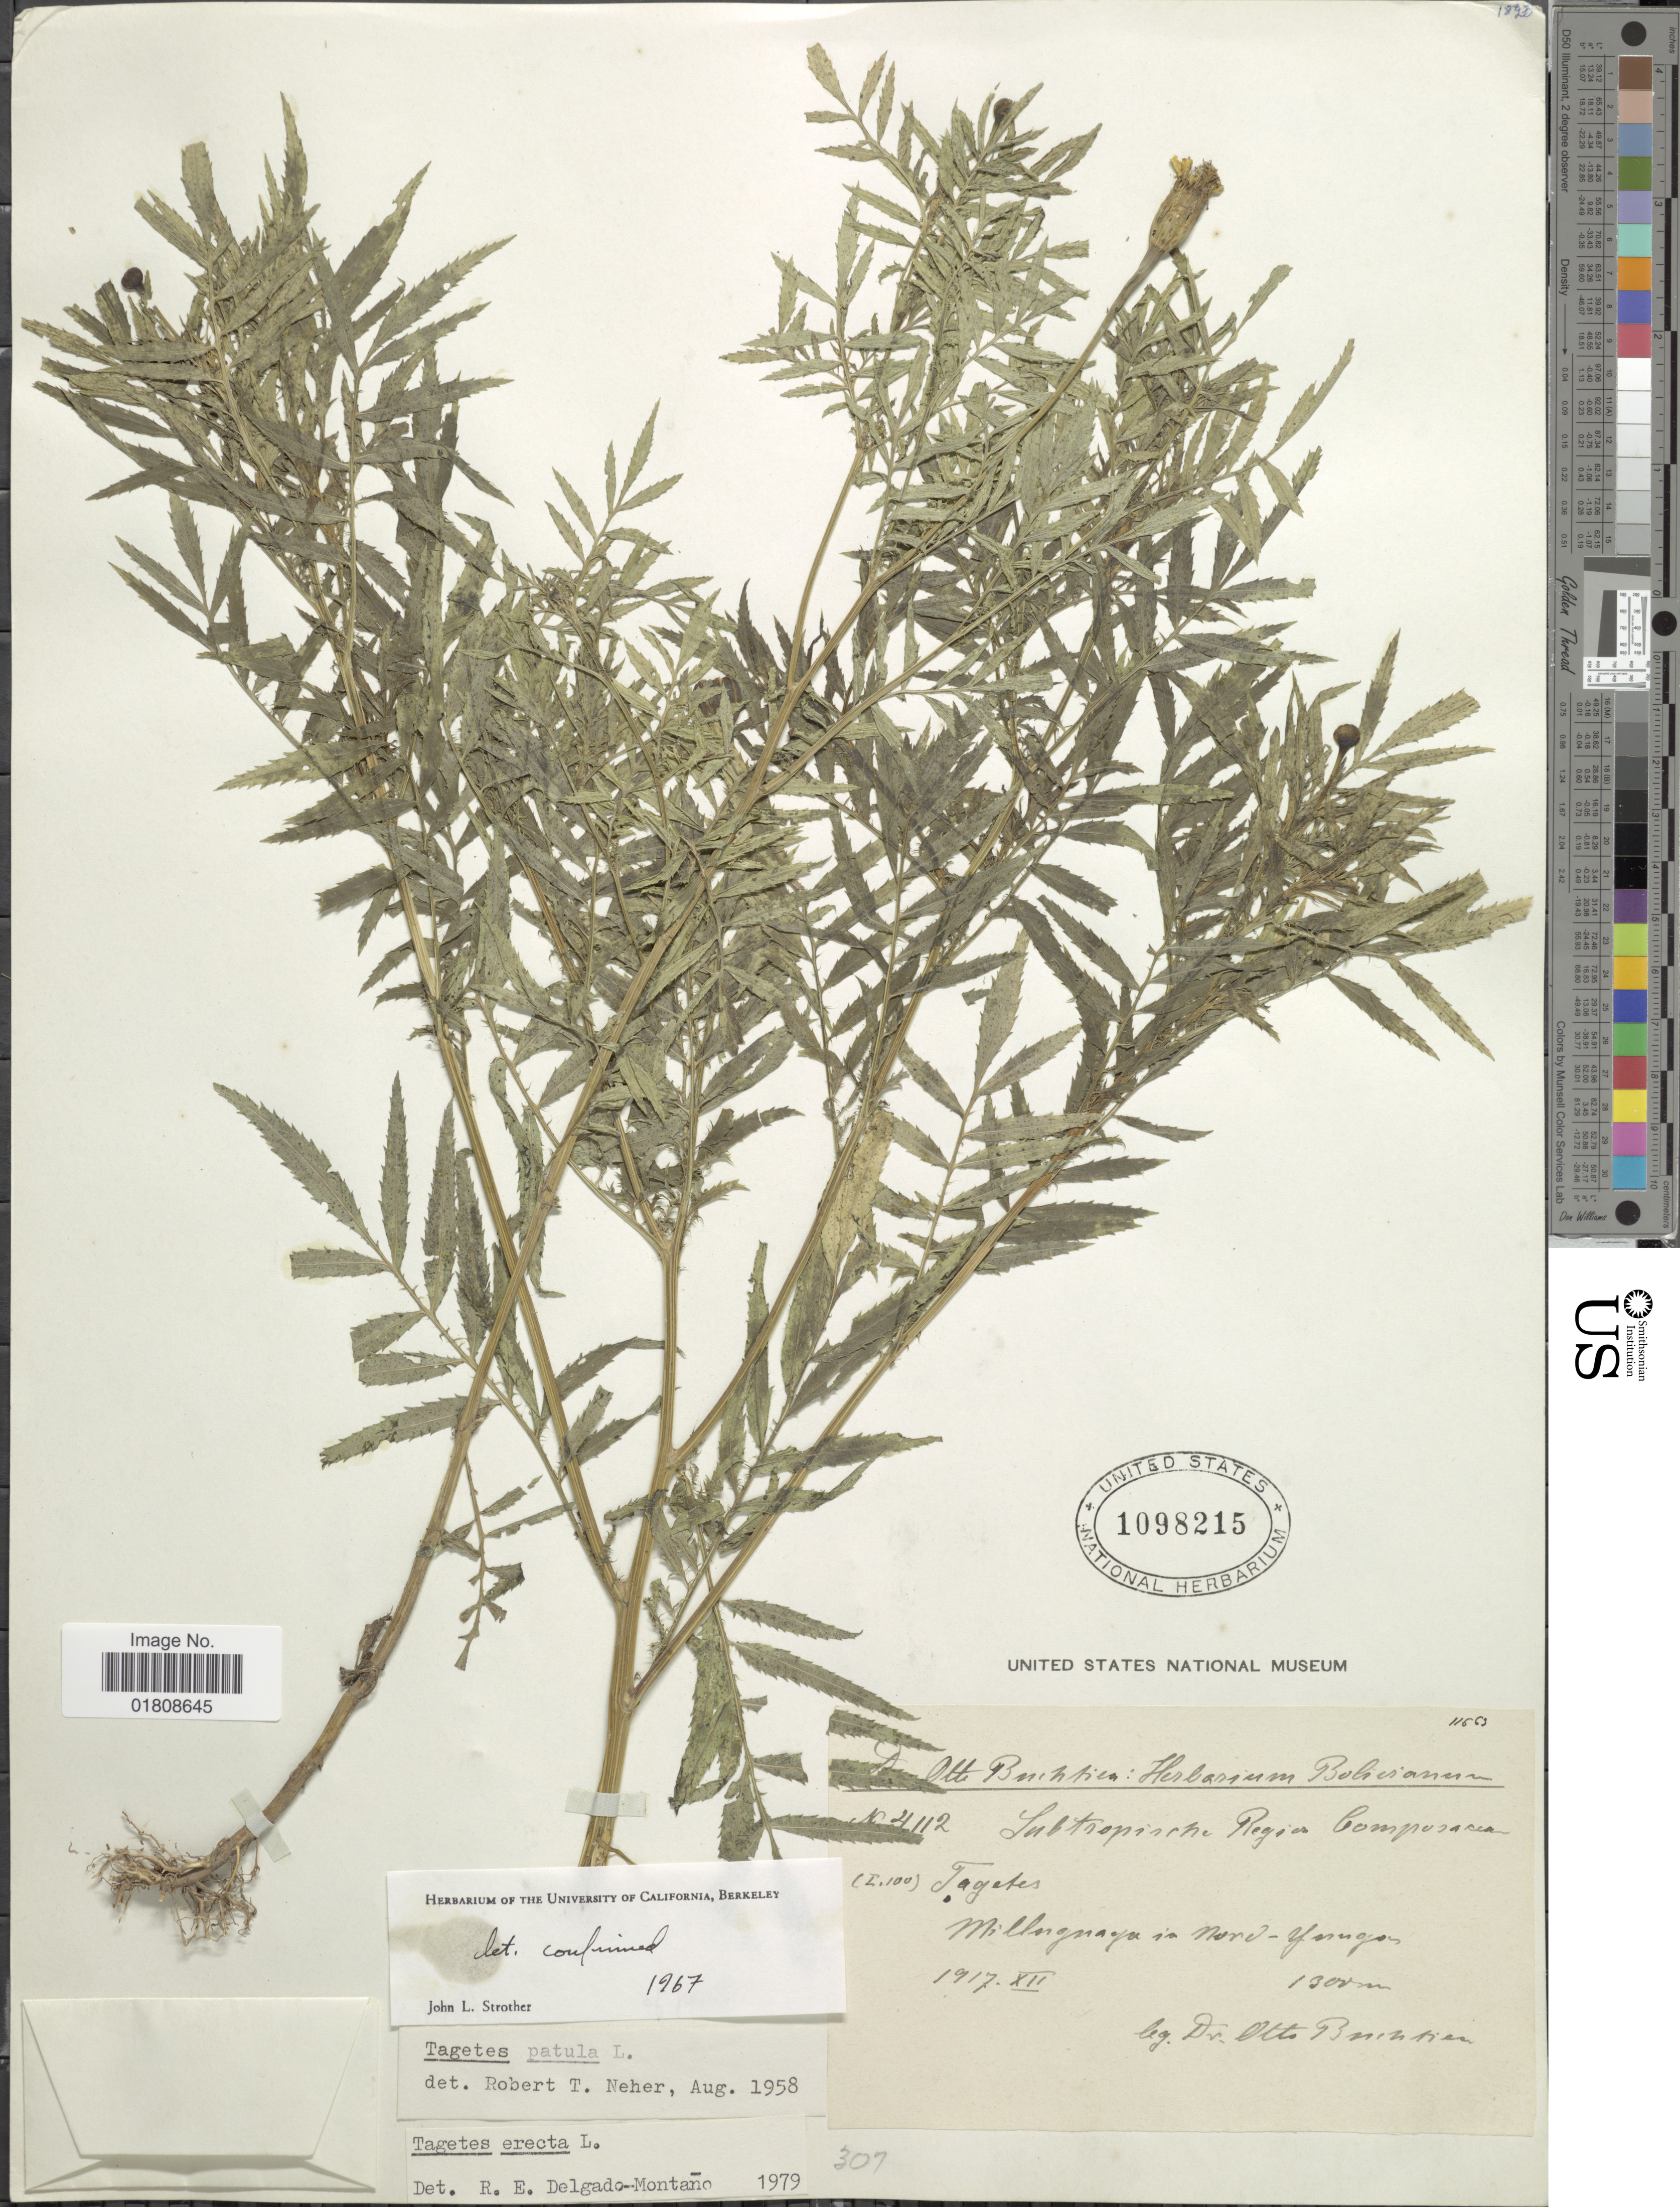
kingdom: Plantae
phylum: Tracheophyta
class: Magnoliopsida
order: Asterales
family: Asteraceae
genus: Tagetes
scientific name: Tagetes erecta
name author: L.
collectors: O. Buchtien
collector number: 4112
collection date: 1917-12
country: Bolivia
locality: Millieguaya in Nord-Yungas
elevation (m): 1300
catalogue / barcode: US 1098215